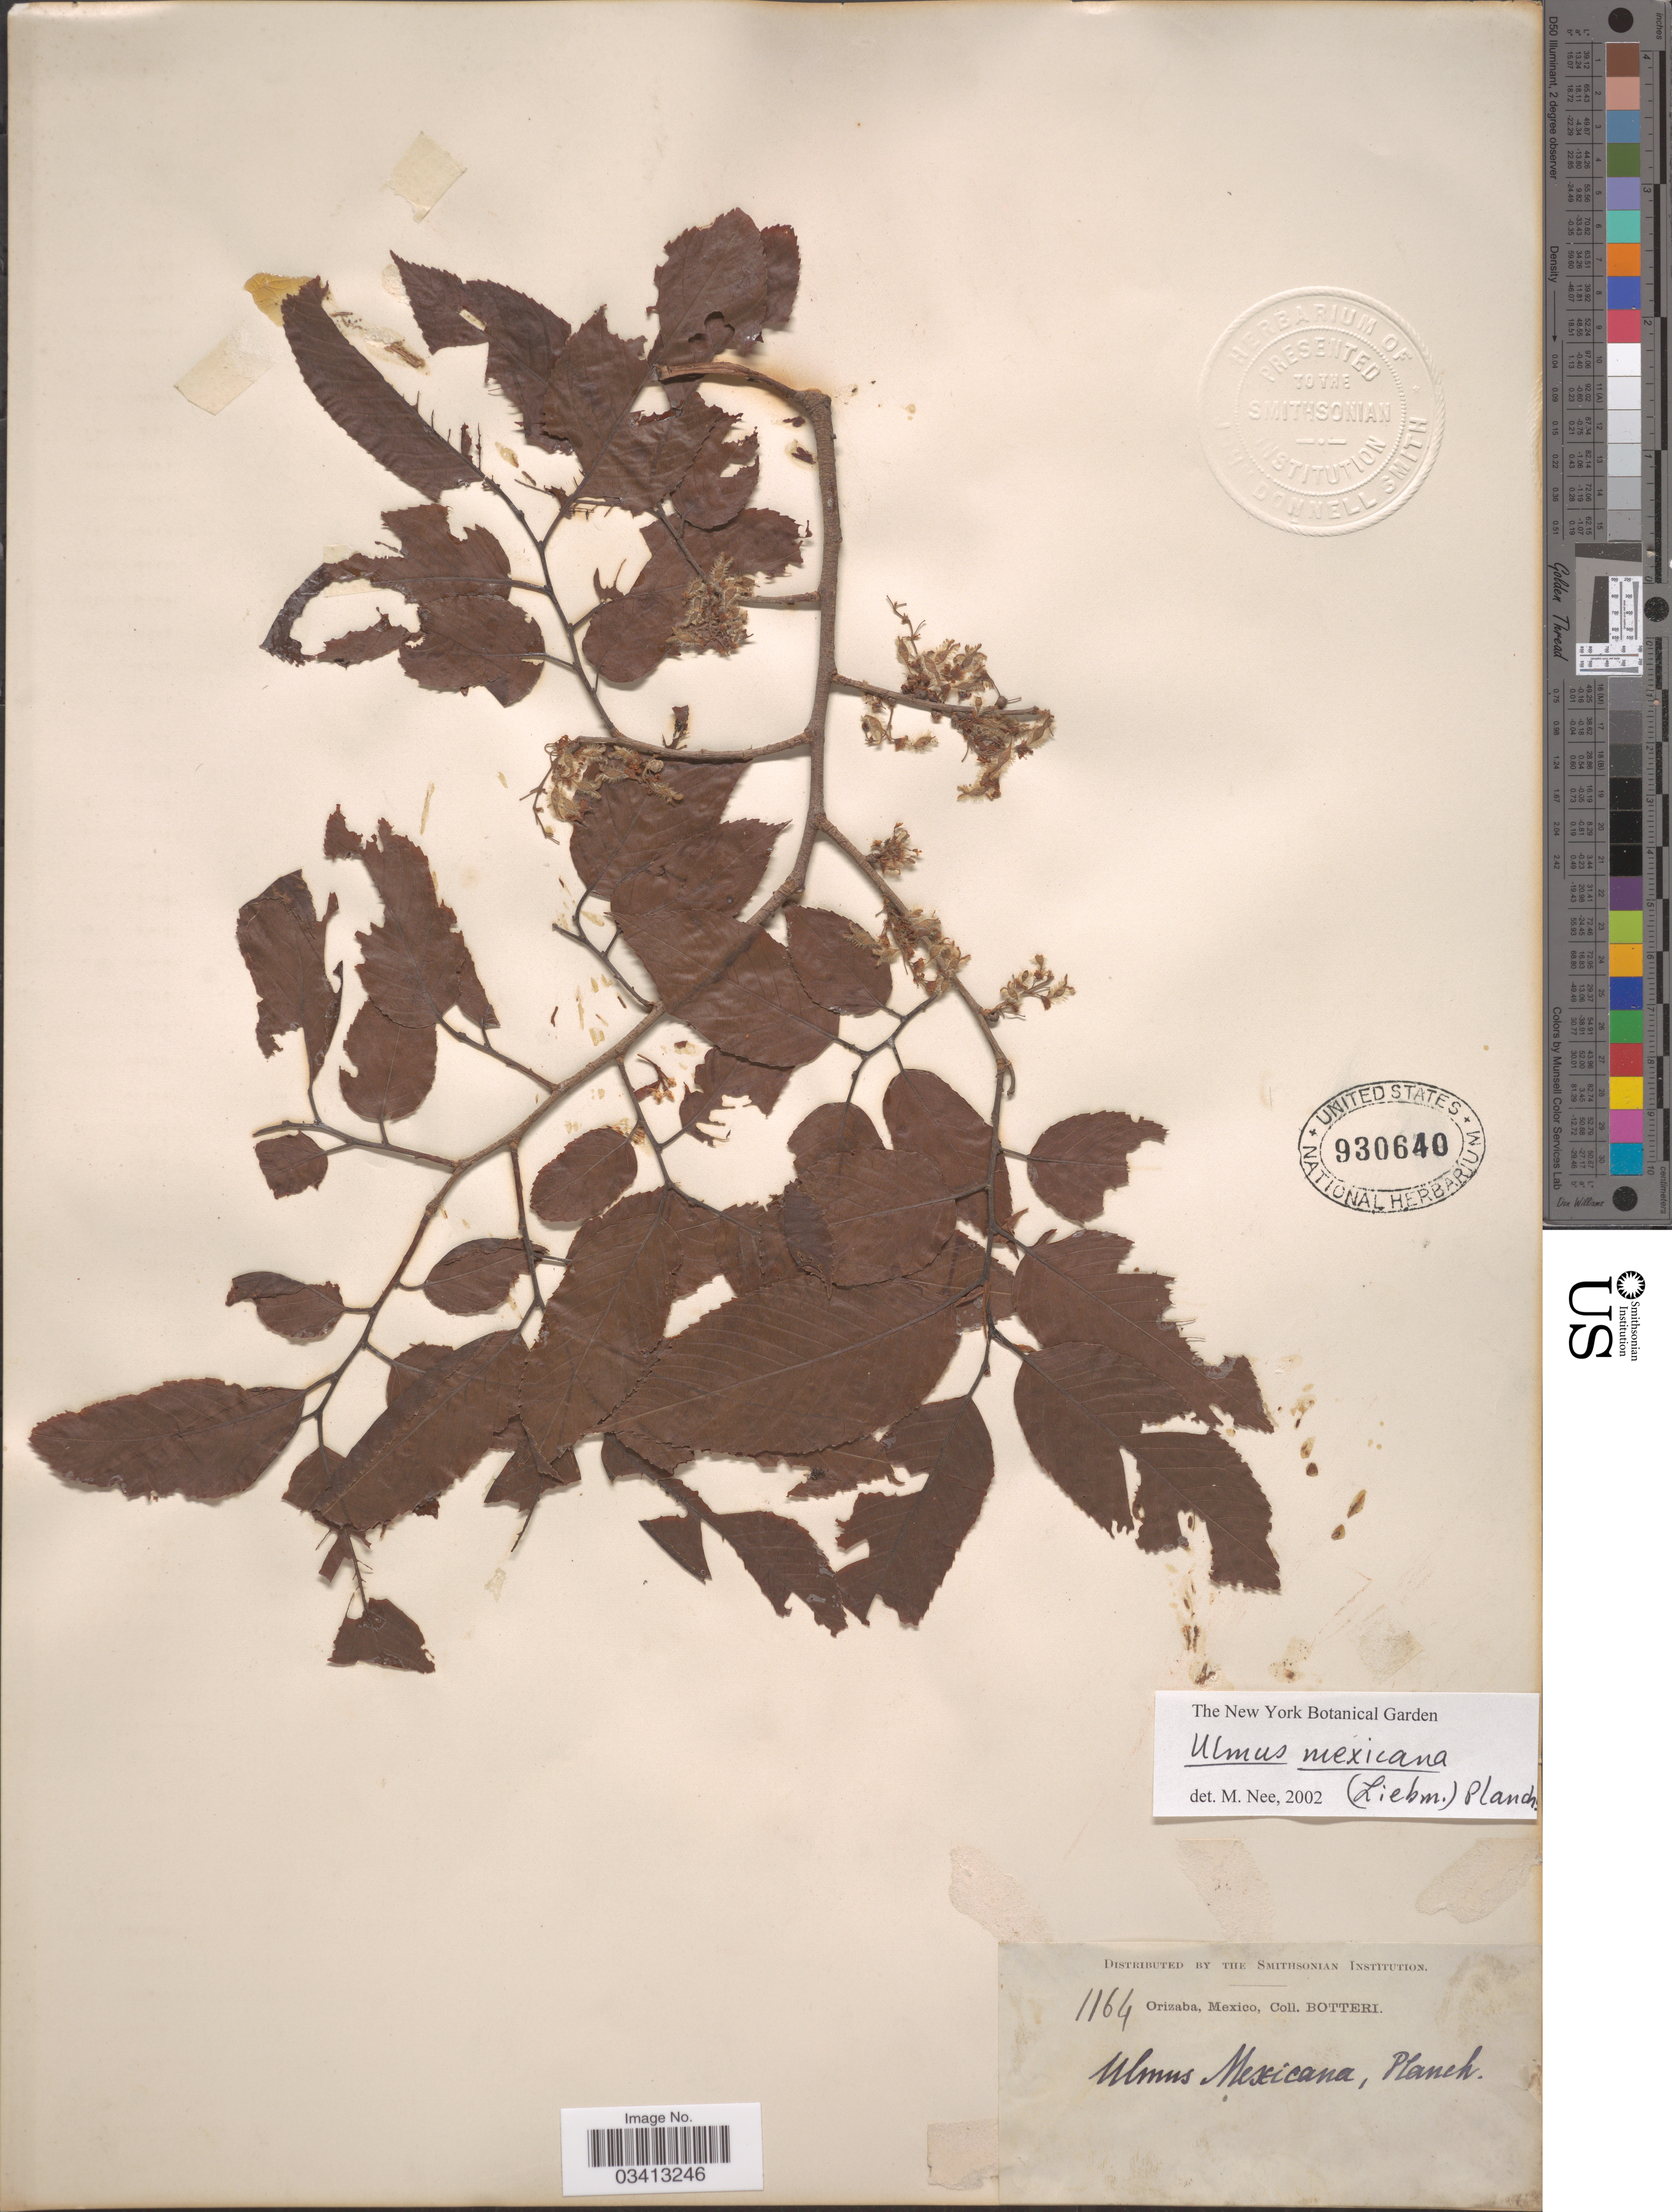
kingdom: Plantae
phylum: Tracheophyta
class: Magnoliopsida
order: Rosales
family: Ulmaceae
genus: Ulmus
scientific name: Ulmus mexicana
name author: (Liebm.) Planch.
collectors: -. Botteri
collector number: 1164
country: Mexico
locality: Orizaba.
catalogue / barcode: US 930640